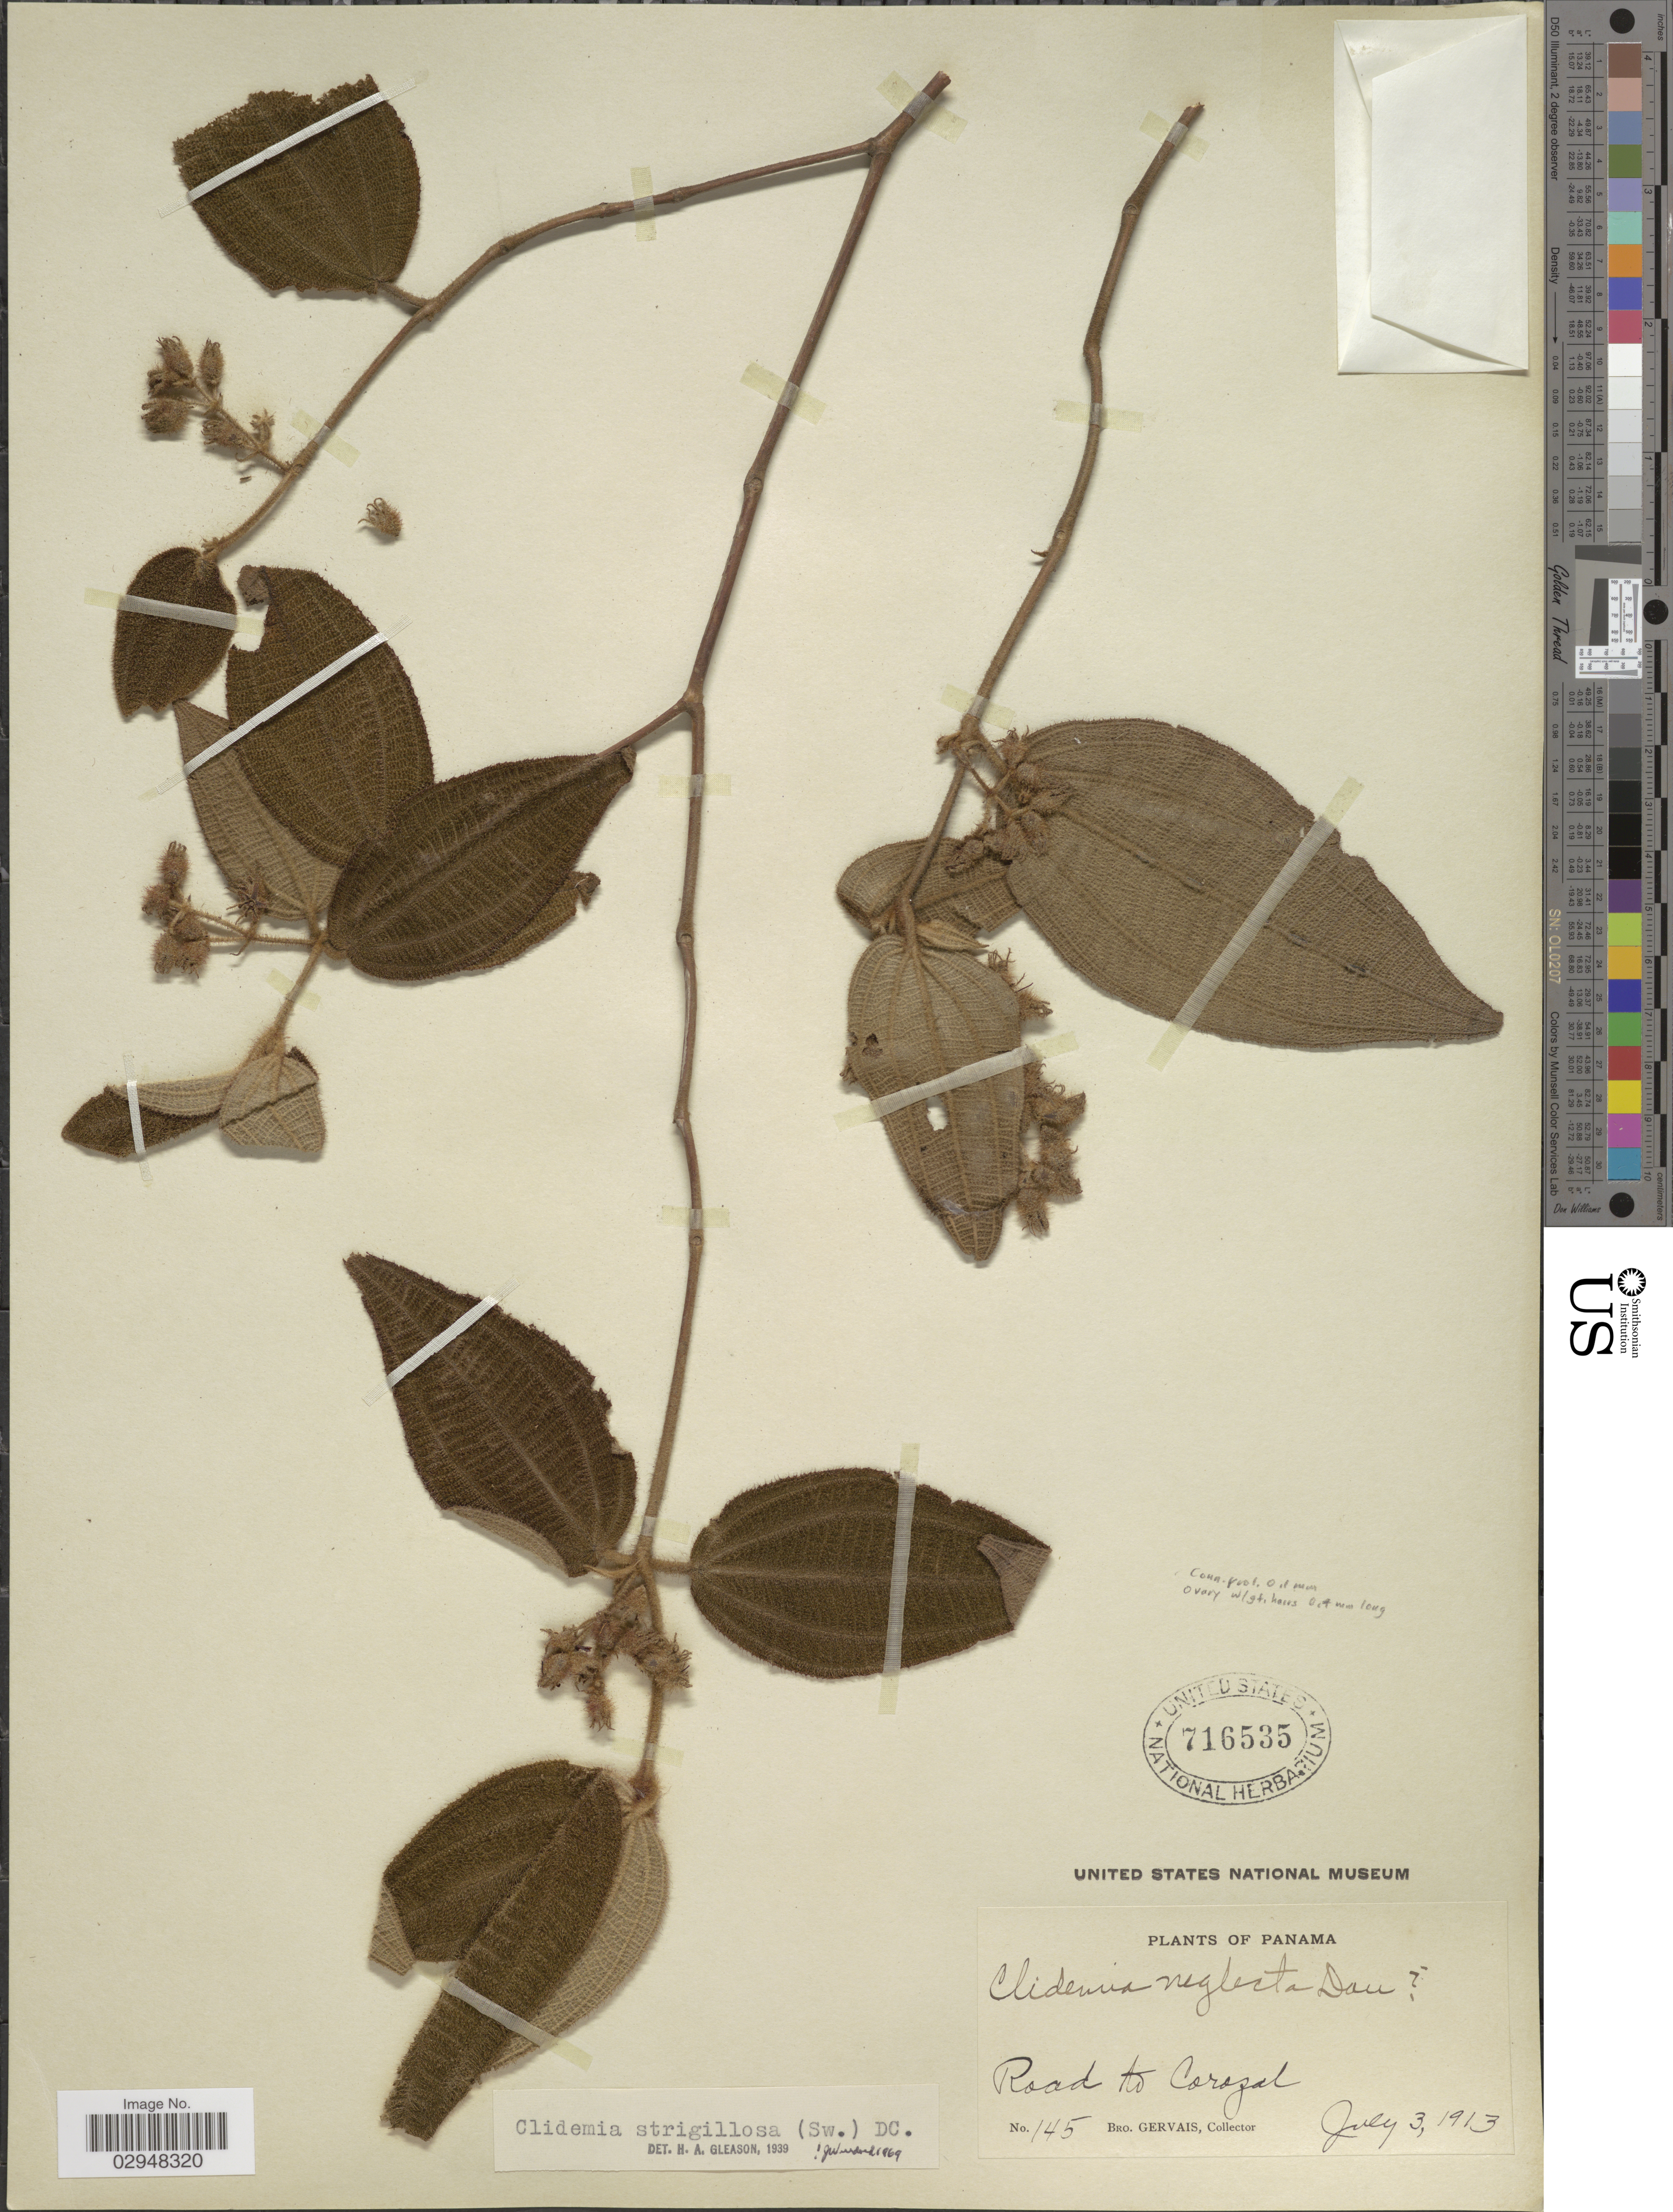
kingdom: Plantae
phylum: Tracheophyta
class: Magnoliopsida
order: Myrtales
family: Melastomataceae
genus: Clidemia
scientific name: Clidemia strigillosa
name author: (Sw.) DC.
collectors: B. Gervais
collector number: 145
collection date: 1913-07-03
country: Panama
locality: Road to Corozal.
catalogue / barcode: US 716535